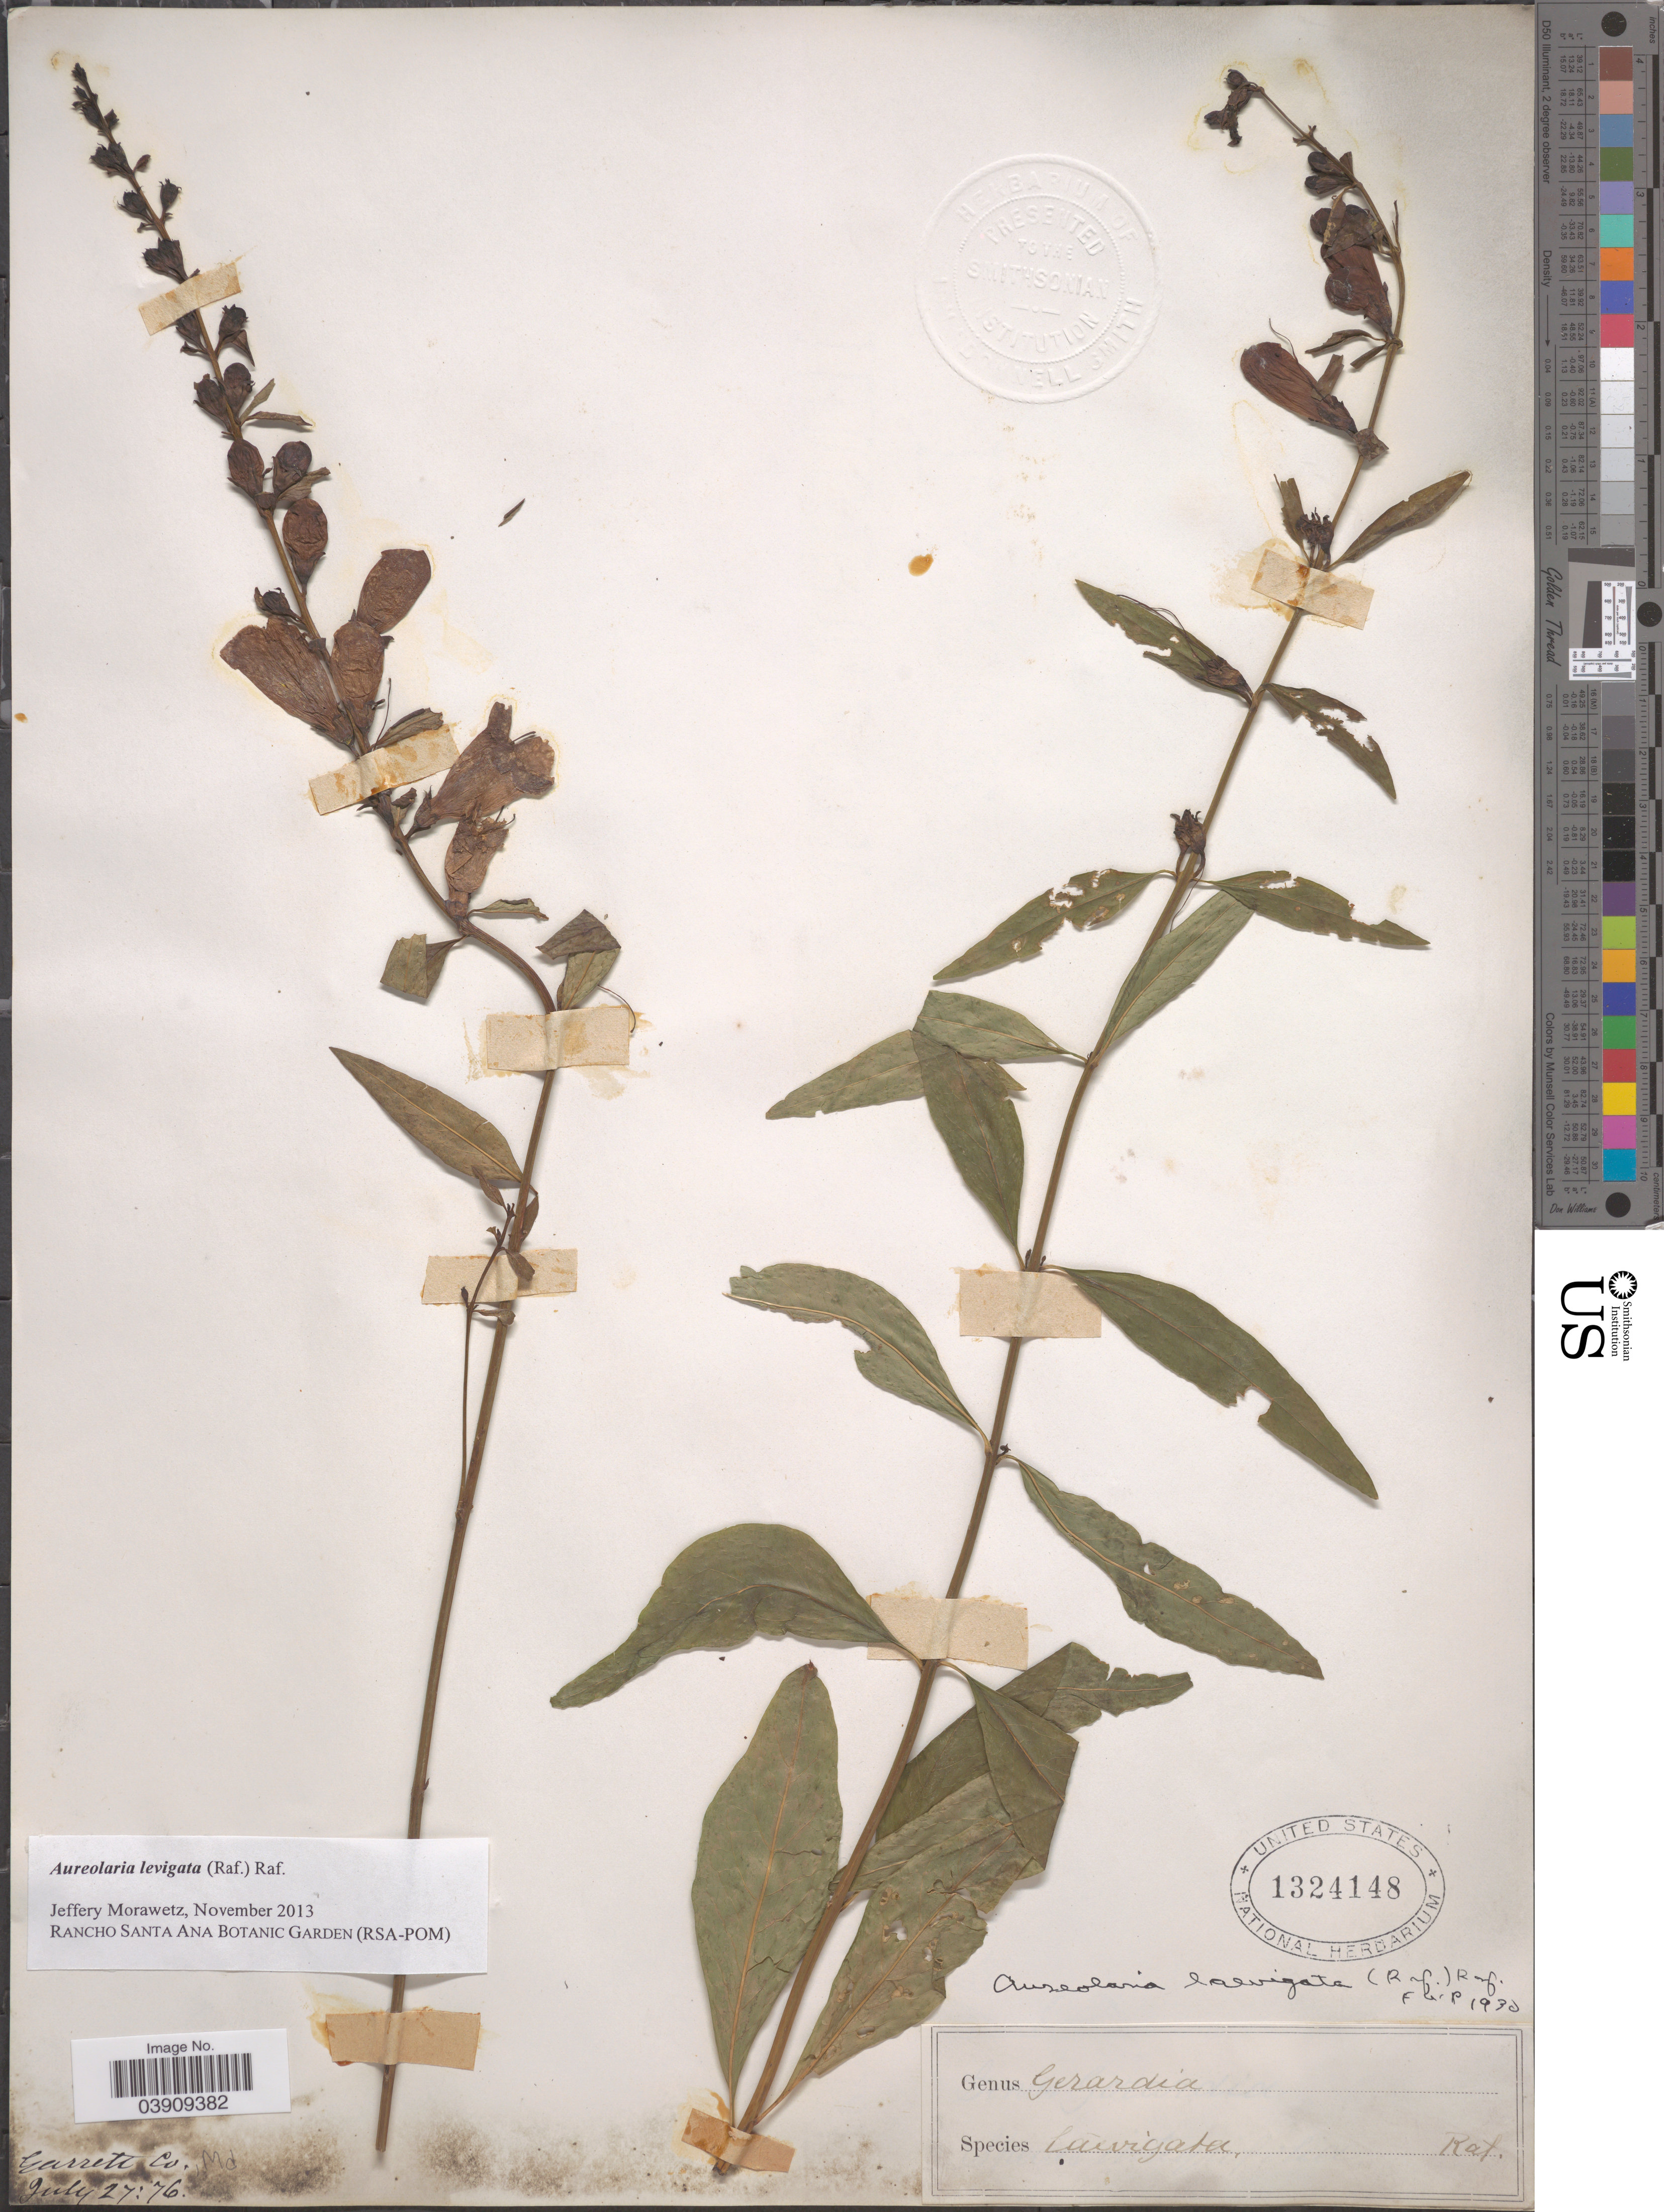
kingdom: Plantae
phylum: Tracheophyta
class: Magnoliopsida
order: Lamiales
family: Orobanchaceae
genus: Aureolaria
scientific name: Aureolaria laevigata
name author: (Raf.) Raf.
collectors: J. Donnell Smith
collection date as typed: Transcribed d/m/y: 27/7/76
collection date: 1876-07-27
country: United States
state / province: Maryland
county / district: Garrett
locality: Garrett Co.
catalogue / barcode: US 1324148